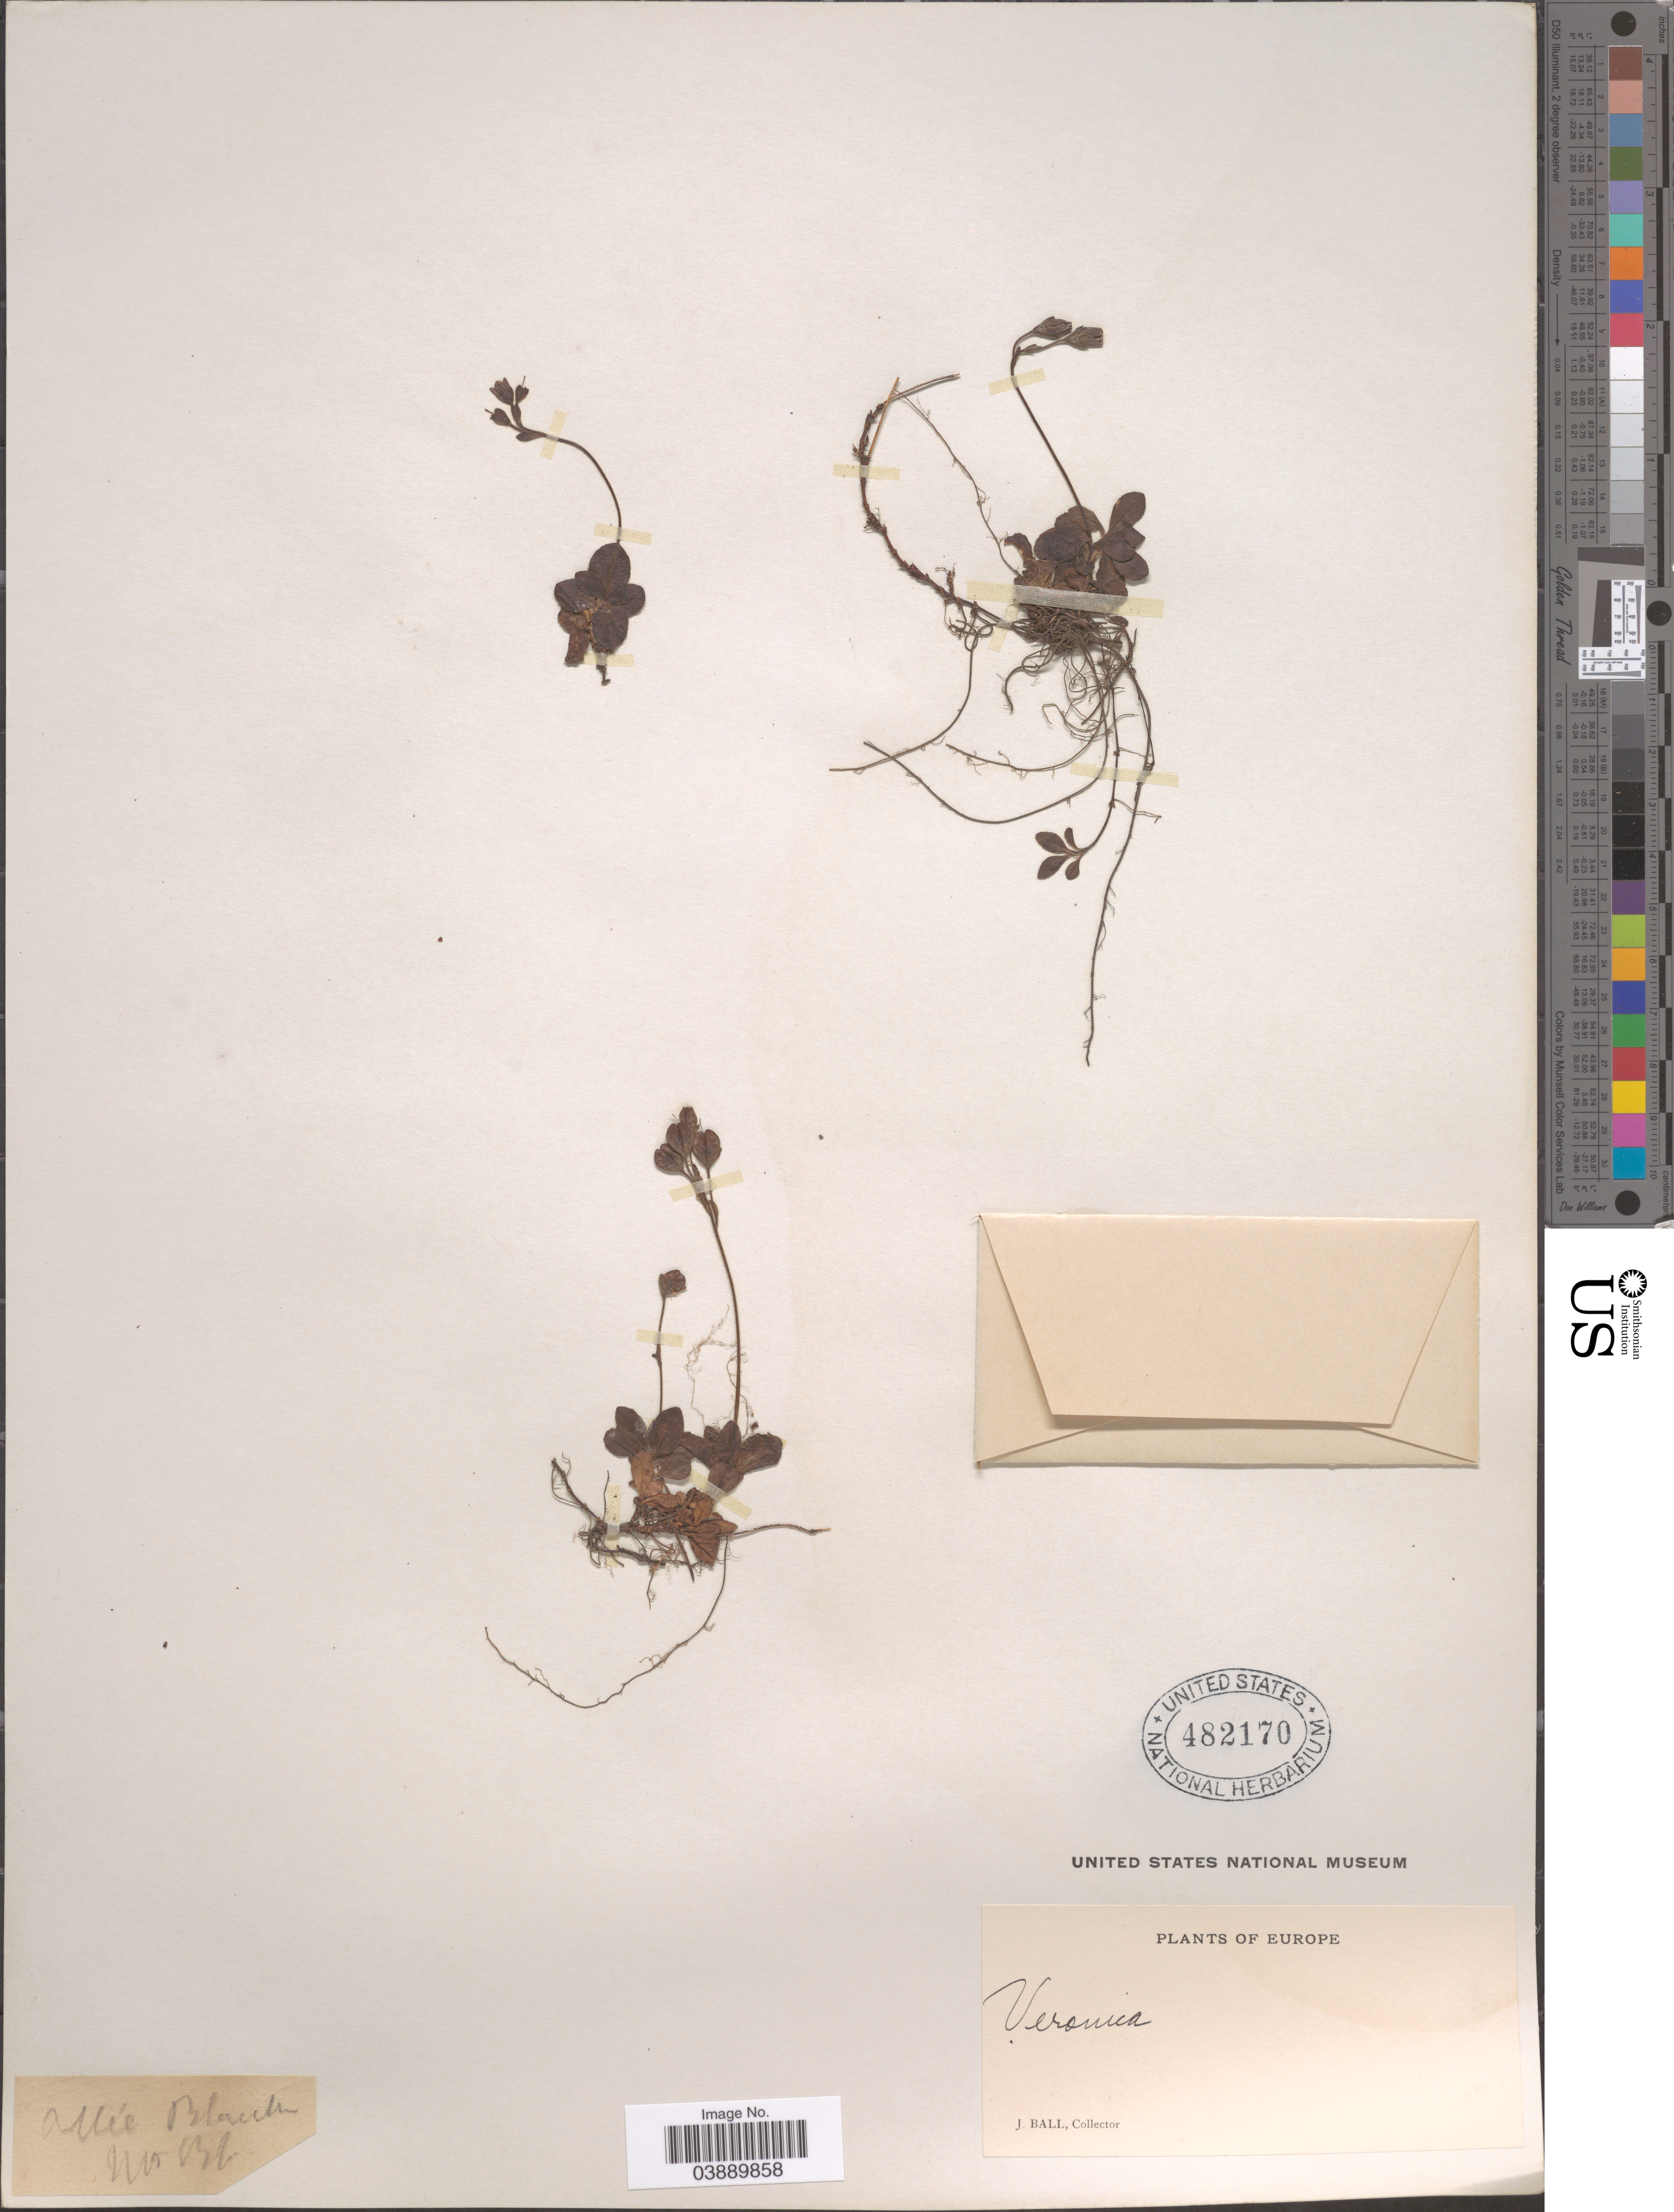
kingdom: Plantae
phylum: Tracheophyta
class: Magnoliopsida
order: Lamiales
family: Plantaginaceae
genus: Veronica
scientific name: Veronica aphylla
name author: L.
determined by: Albach, Dirk C.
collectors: J. Ball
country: Italy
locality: Allée Blanch. NN Bl.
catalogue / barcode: US 482170